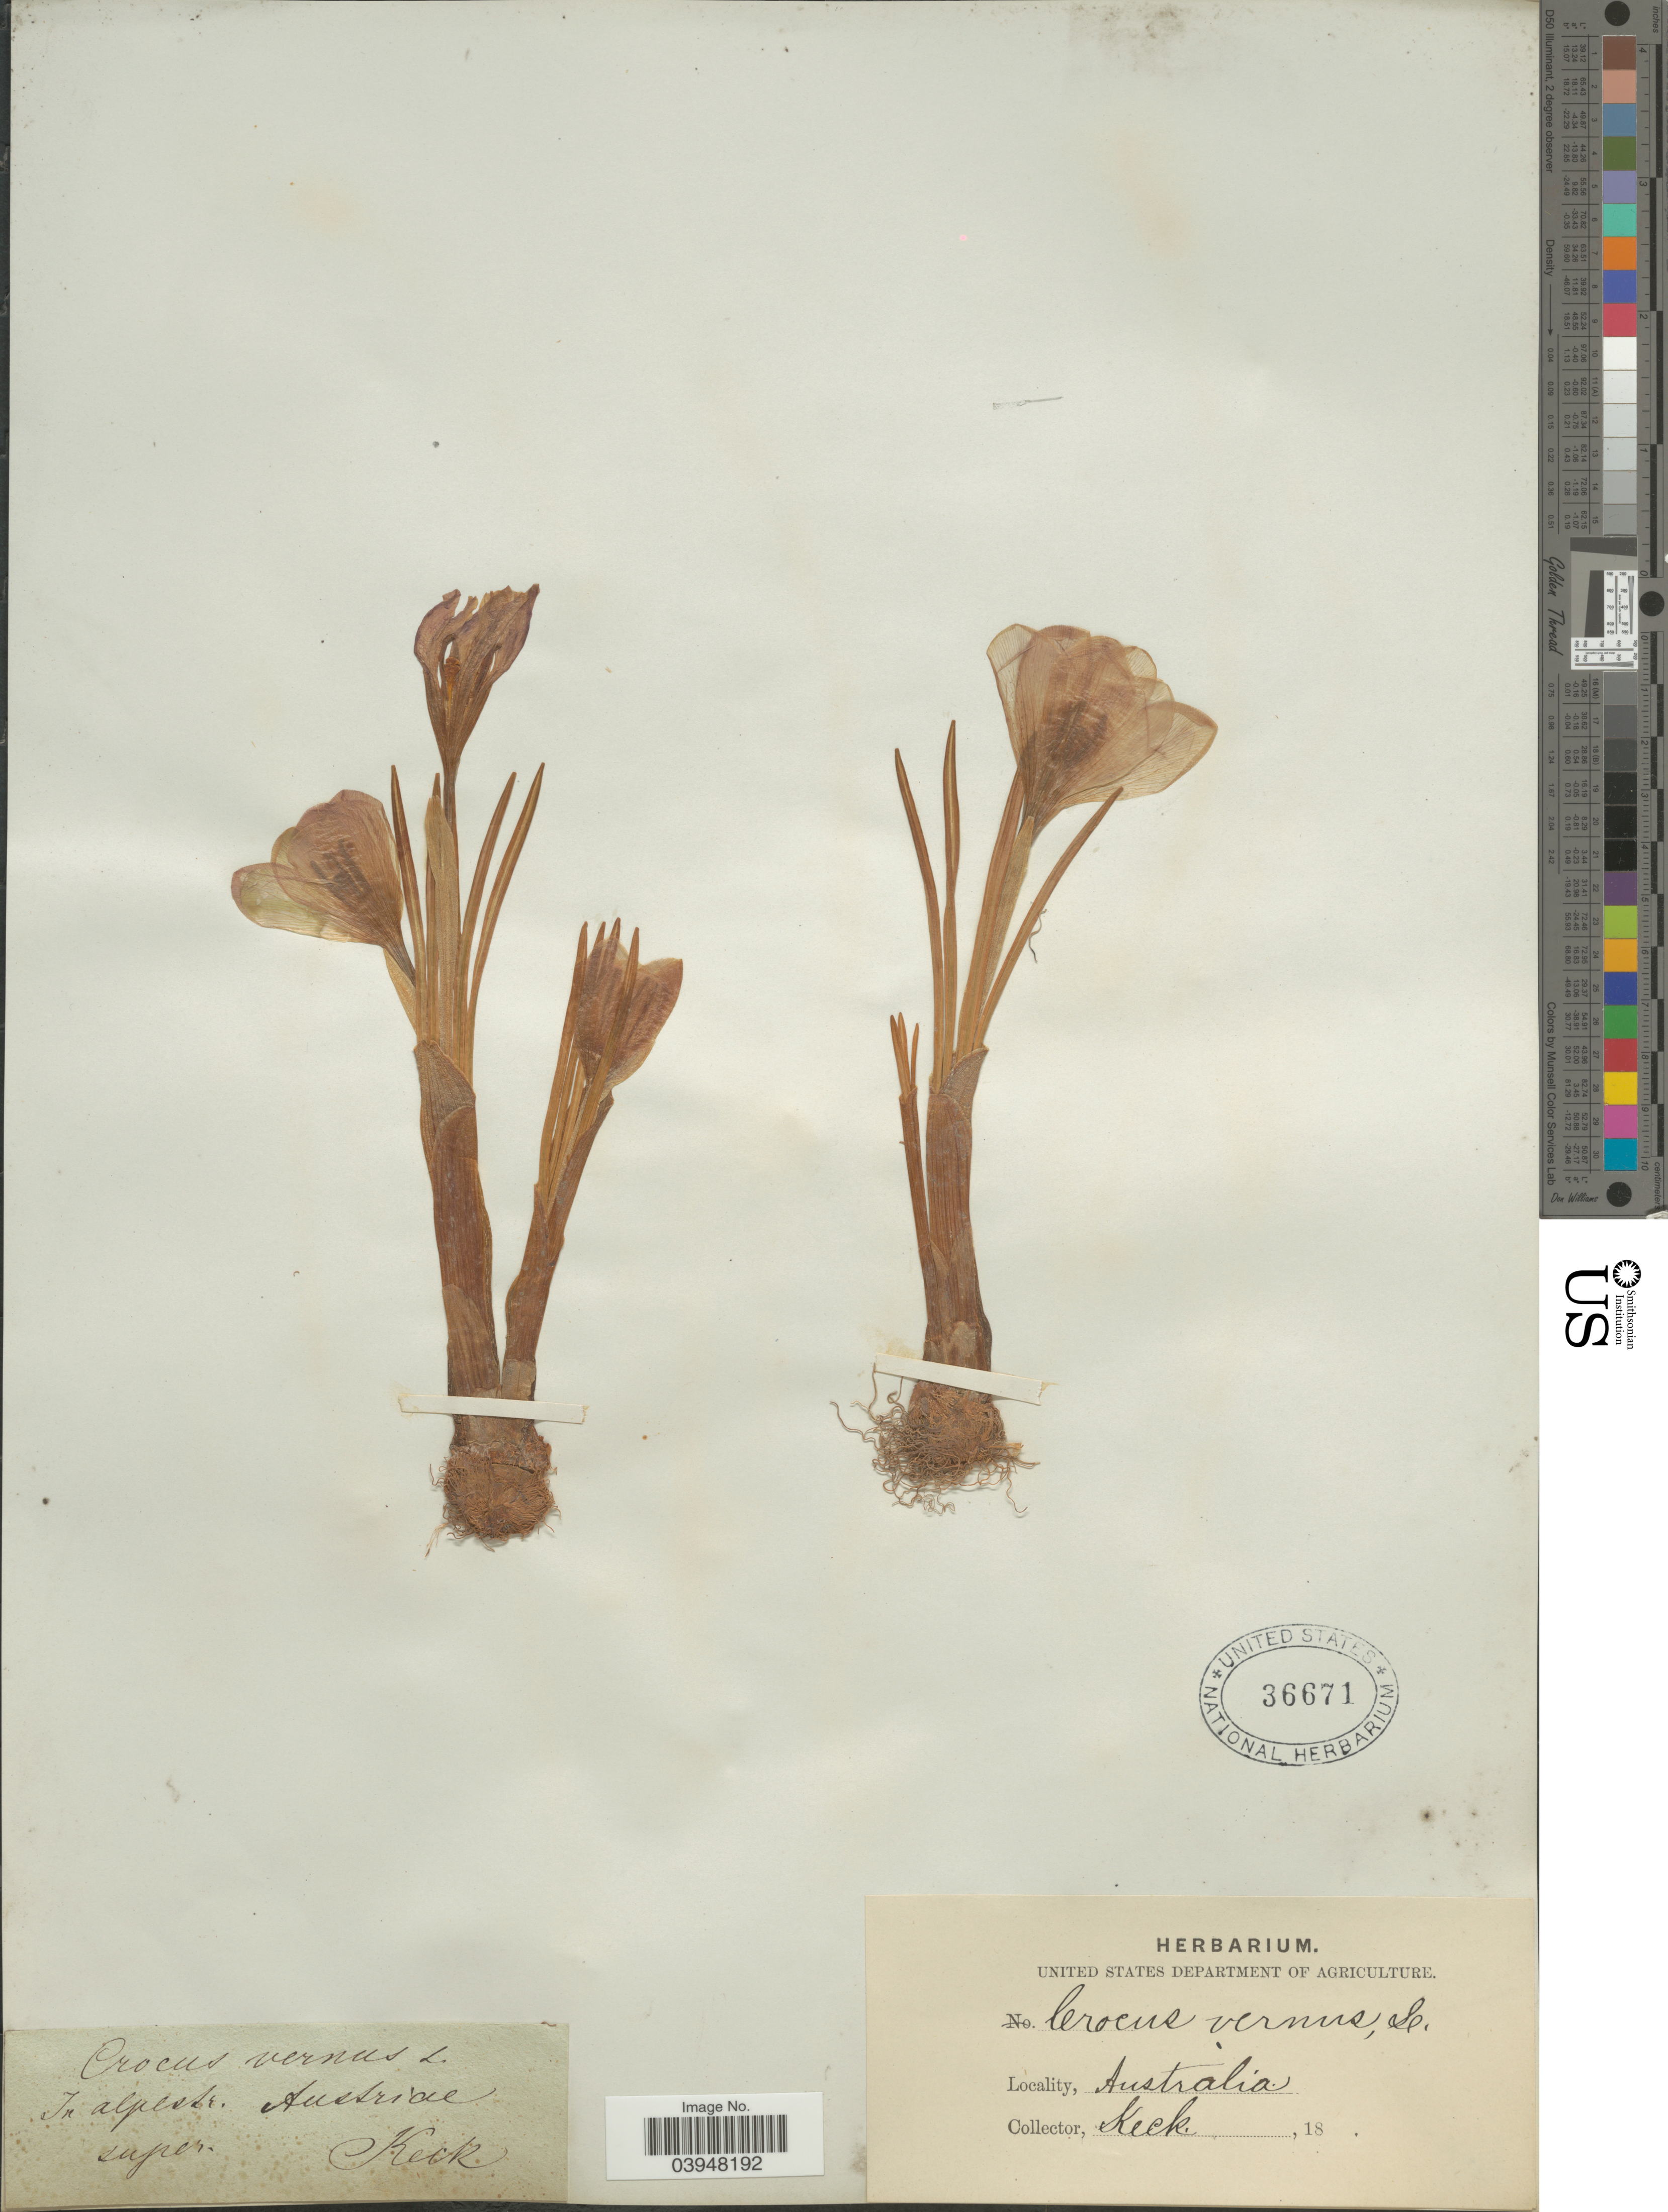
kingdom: Plantae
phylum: Tracheophyta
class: Liliopsida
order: Asparagales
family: Iridaceae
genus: Crocus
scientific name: Crocus vernus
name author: Hill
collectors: -- Keck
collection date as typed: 18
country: Austria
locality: In alpestr. Austriae super.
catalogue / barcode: US 36671